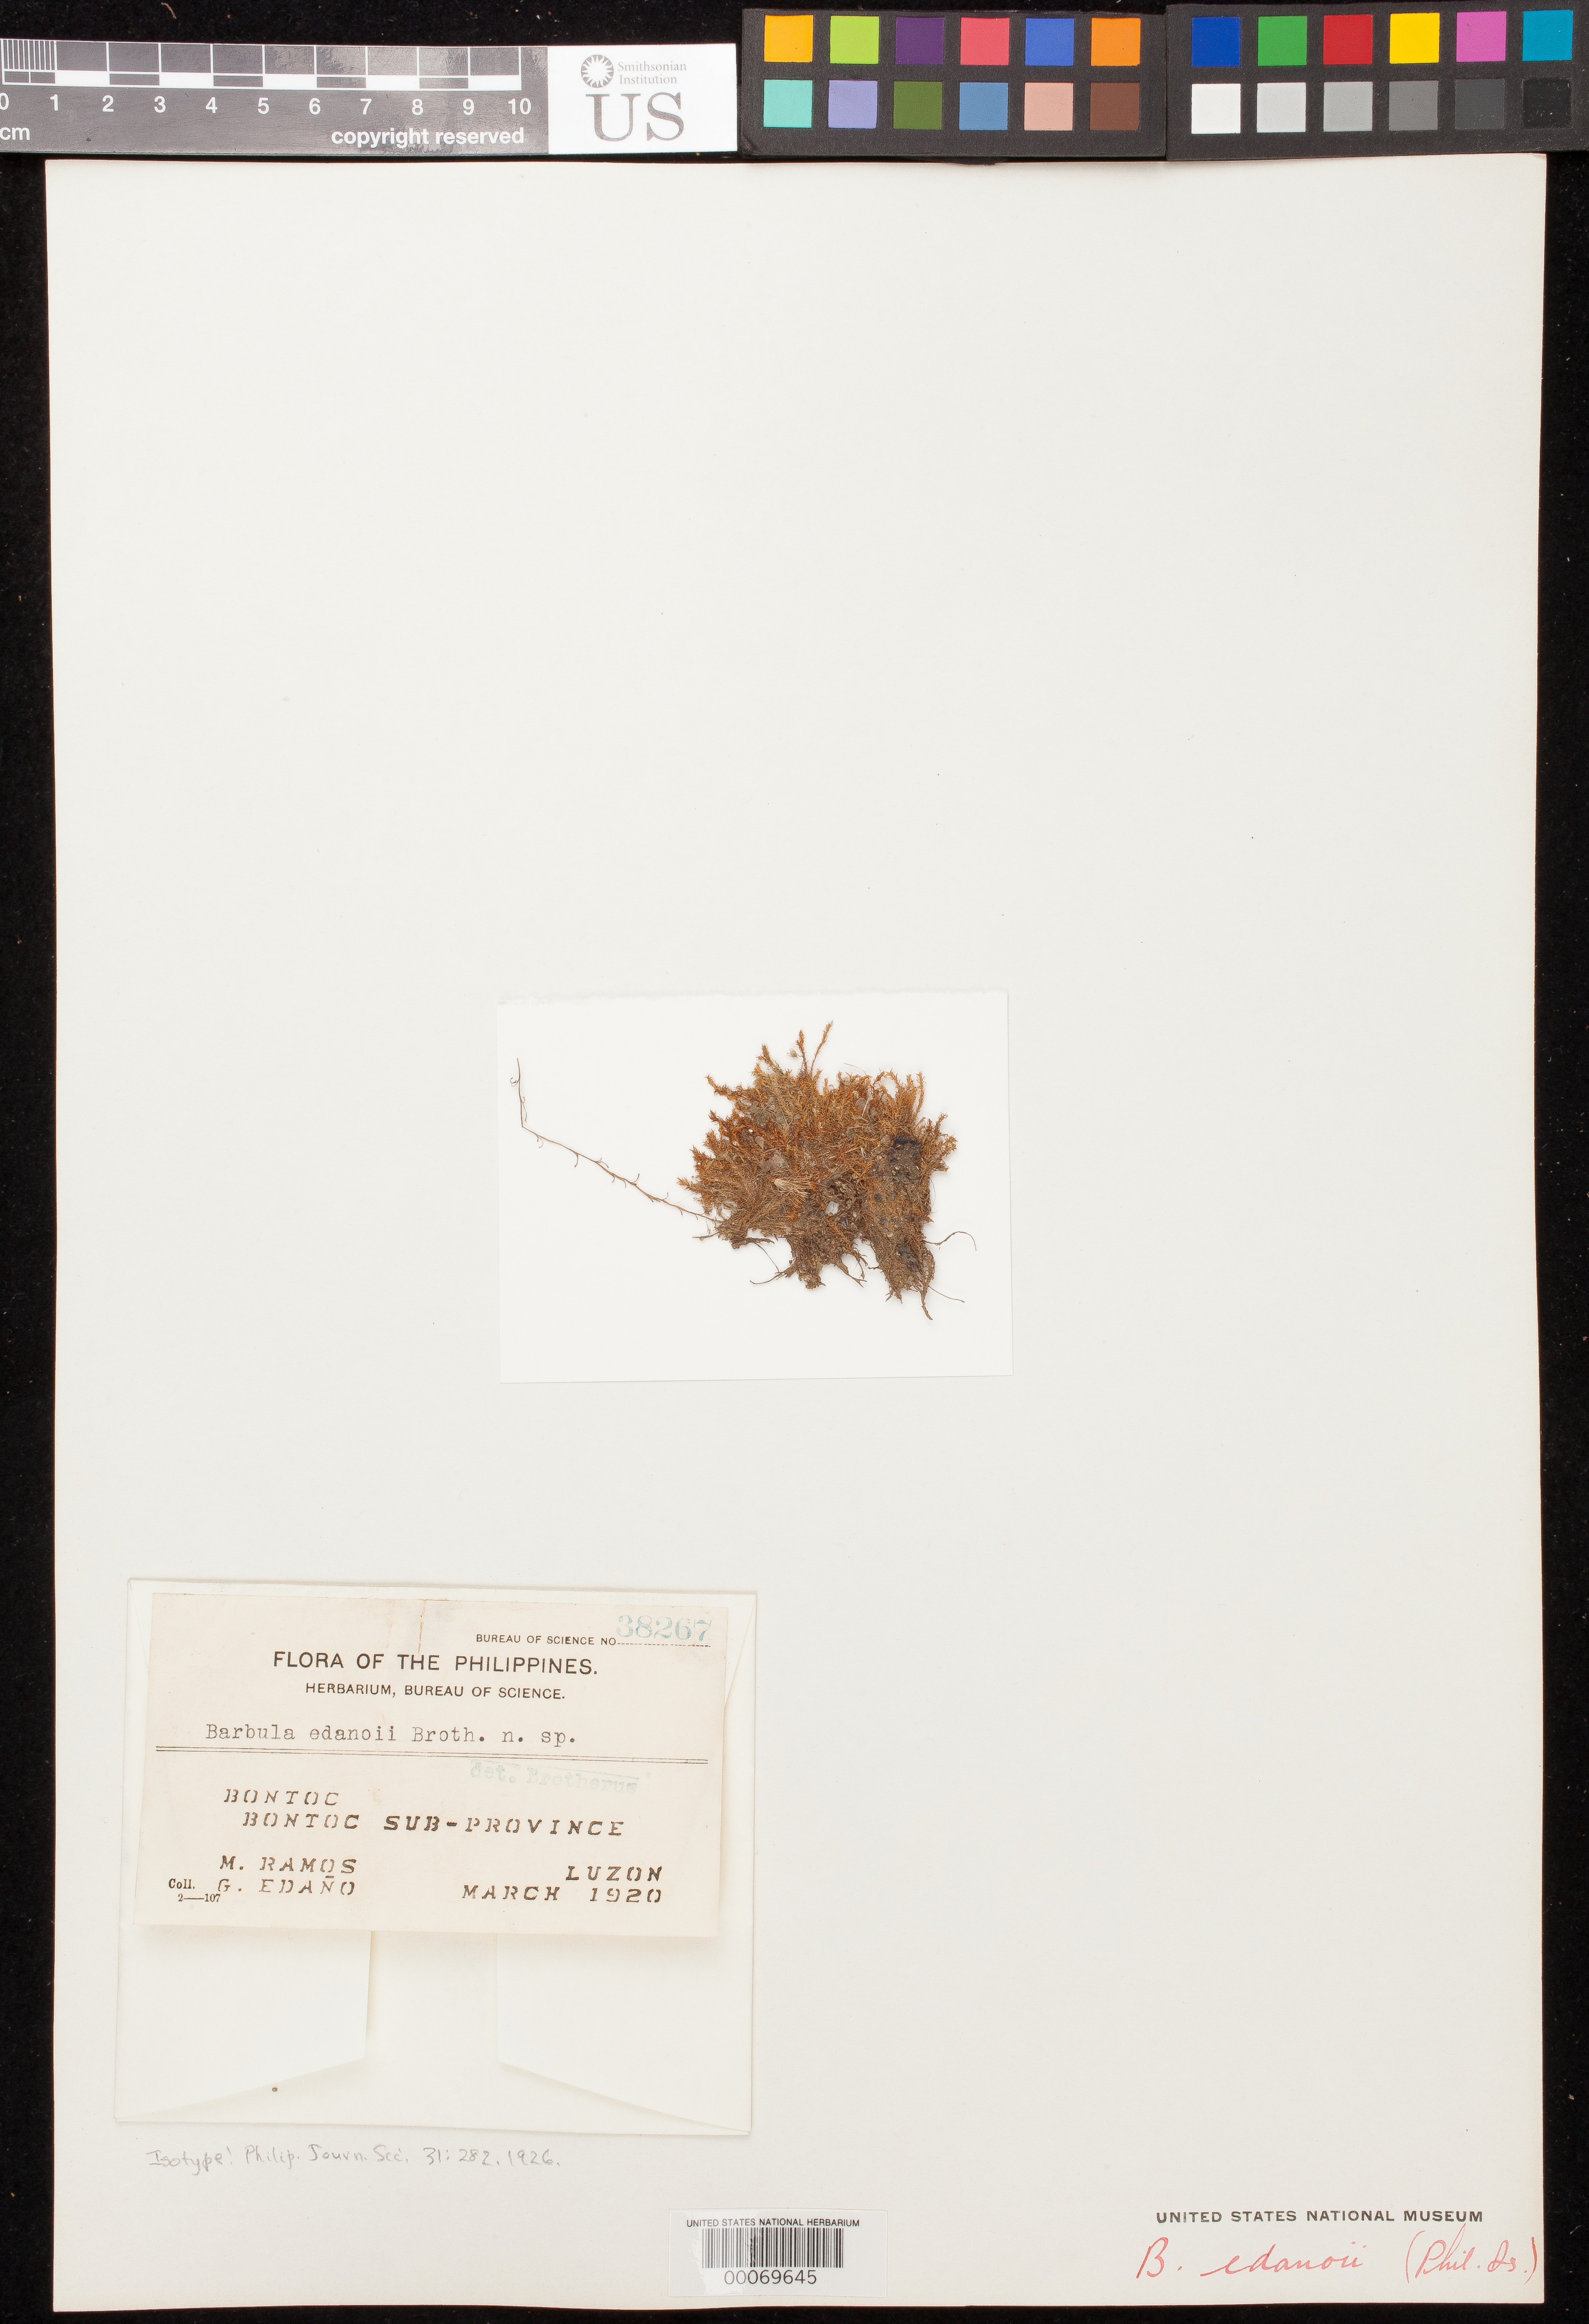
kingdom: Plantae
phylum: Bryophyta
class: Bryopsida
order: Pottiales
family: Pottiaceae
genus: Barbula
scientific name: Barbula edanoi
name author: Broth.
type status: Isotype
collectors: M. Ramos & G. E. Edaño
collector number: Bur. Sci. 38267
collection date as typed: Mar 1920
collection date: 1920-03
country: Philippines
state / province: Cordillera (Administrative Region)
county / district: Mountain province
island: Luzon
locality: Bontoc.